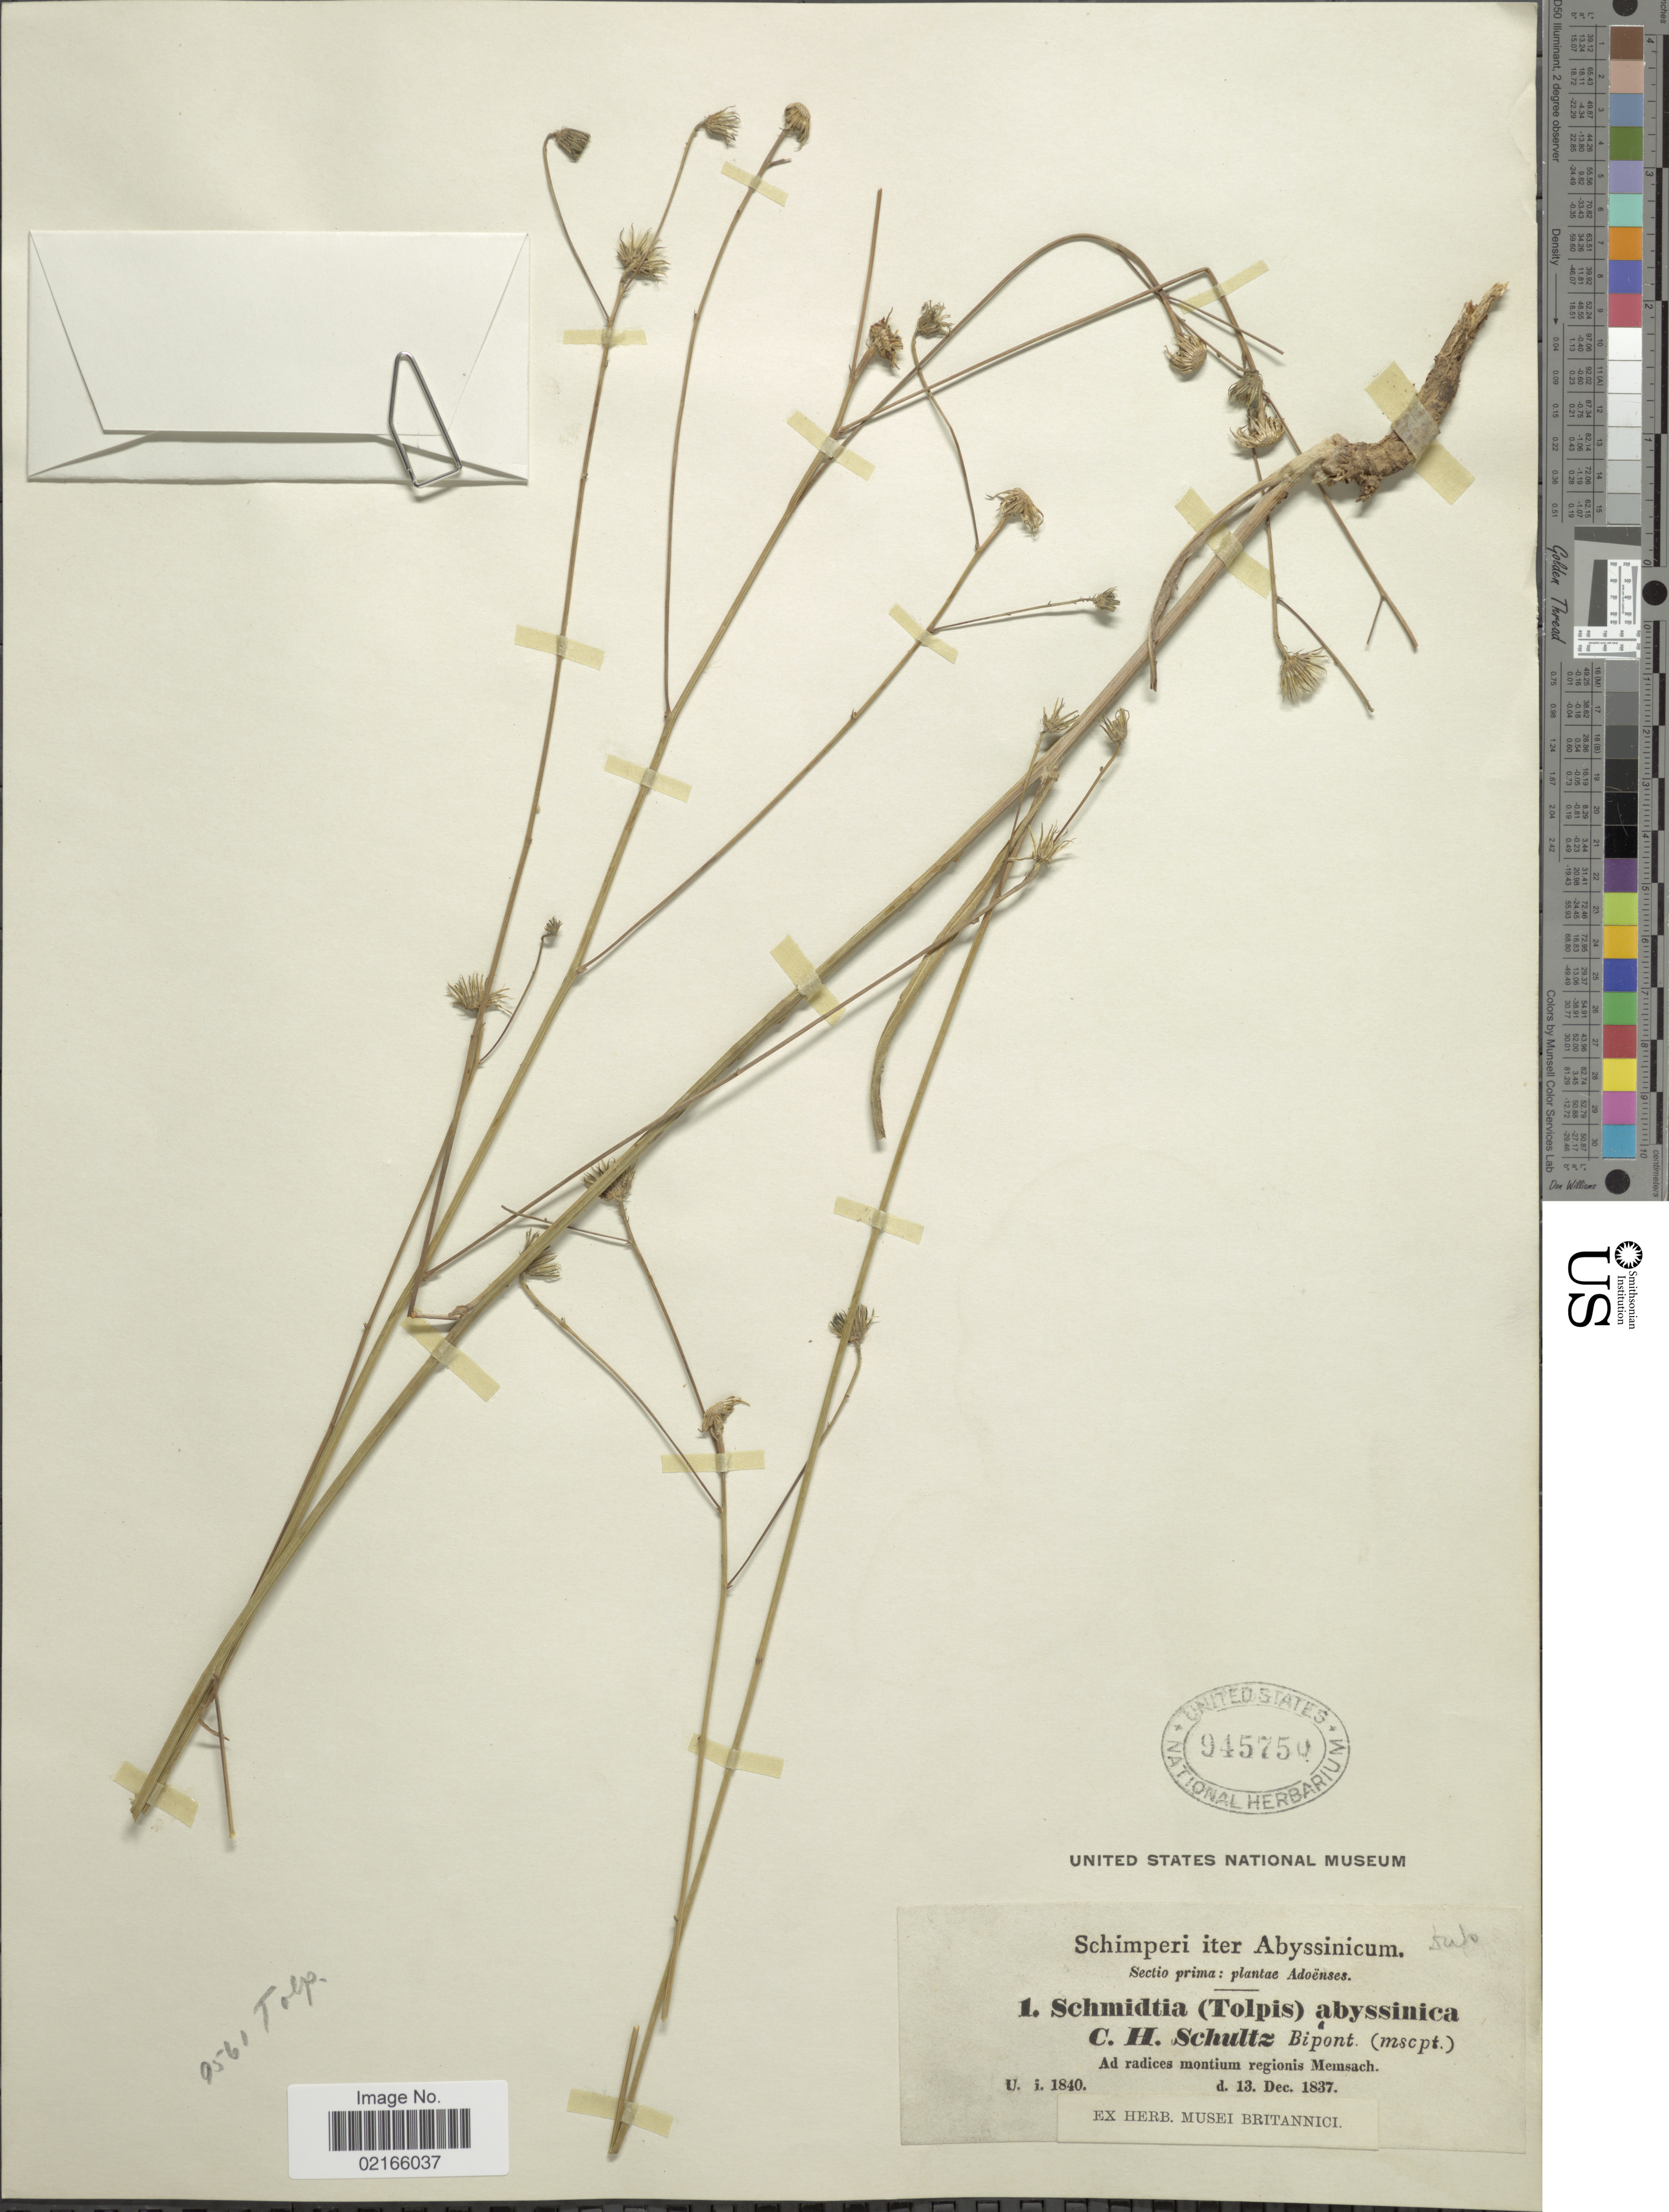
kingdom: Plantae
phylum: Tracheophyta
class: Magnoliopsida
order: Asterales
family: Asteraceae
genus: Tolpis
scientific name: Tolpis virgata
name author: (Desf.) Bertol.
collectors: -. Schimper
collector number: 1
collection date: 1837-12-13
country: Ethiopia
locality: Adoënses, ad radices montium regionis Memsach, iter Abyssinicum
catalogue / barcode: US 945750